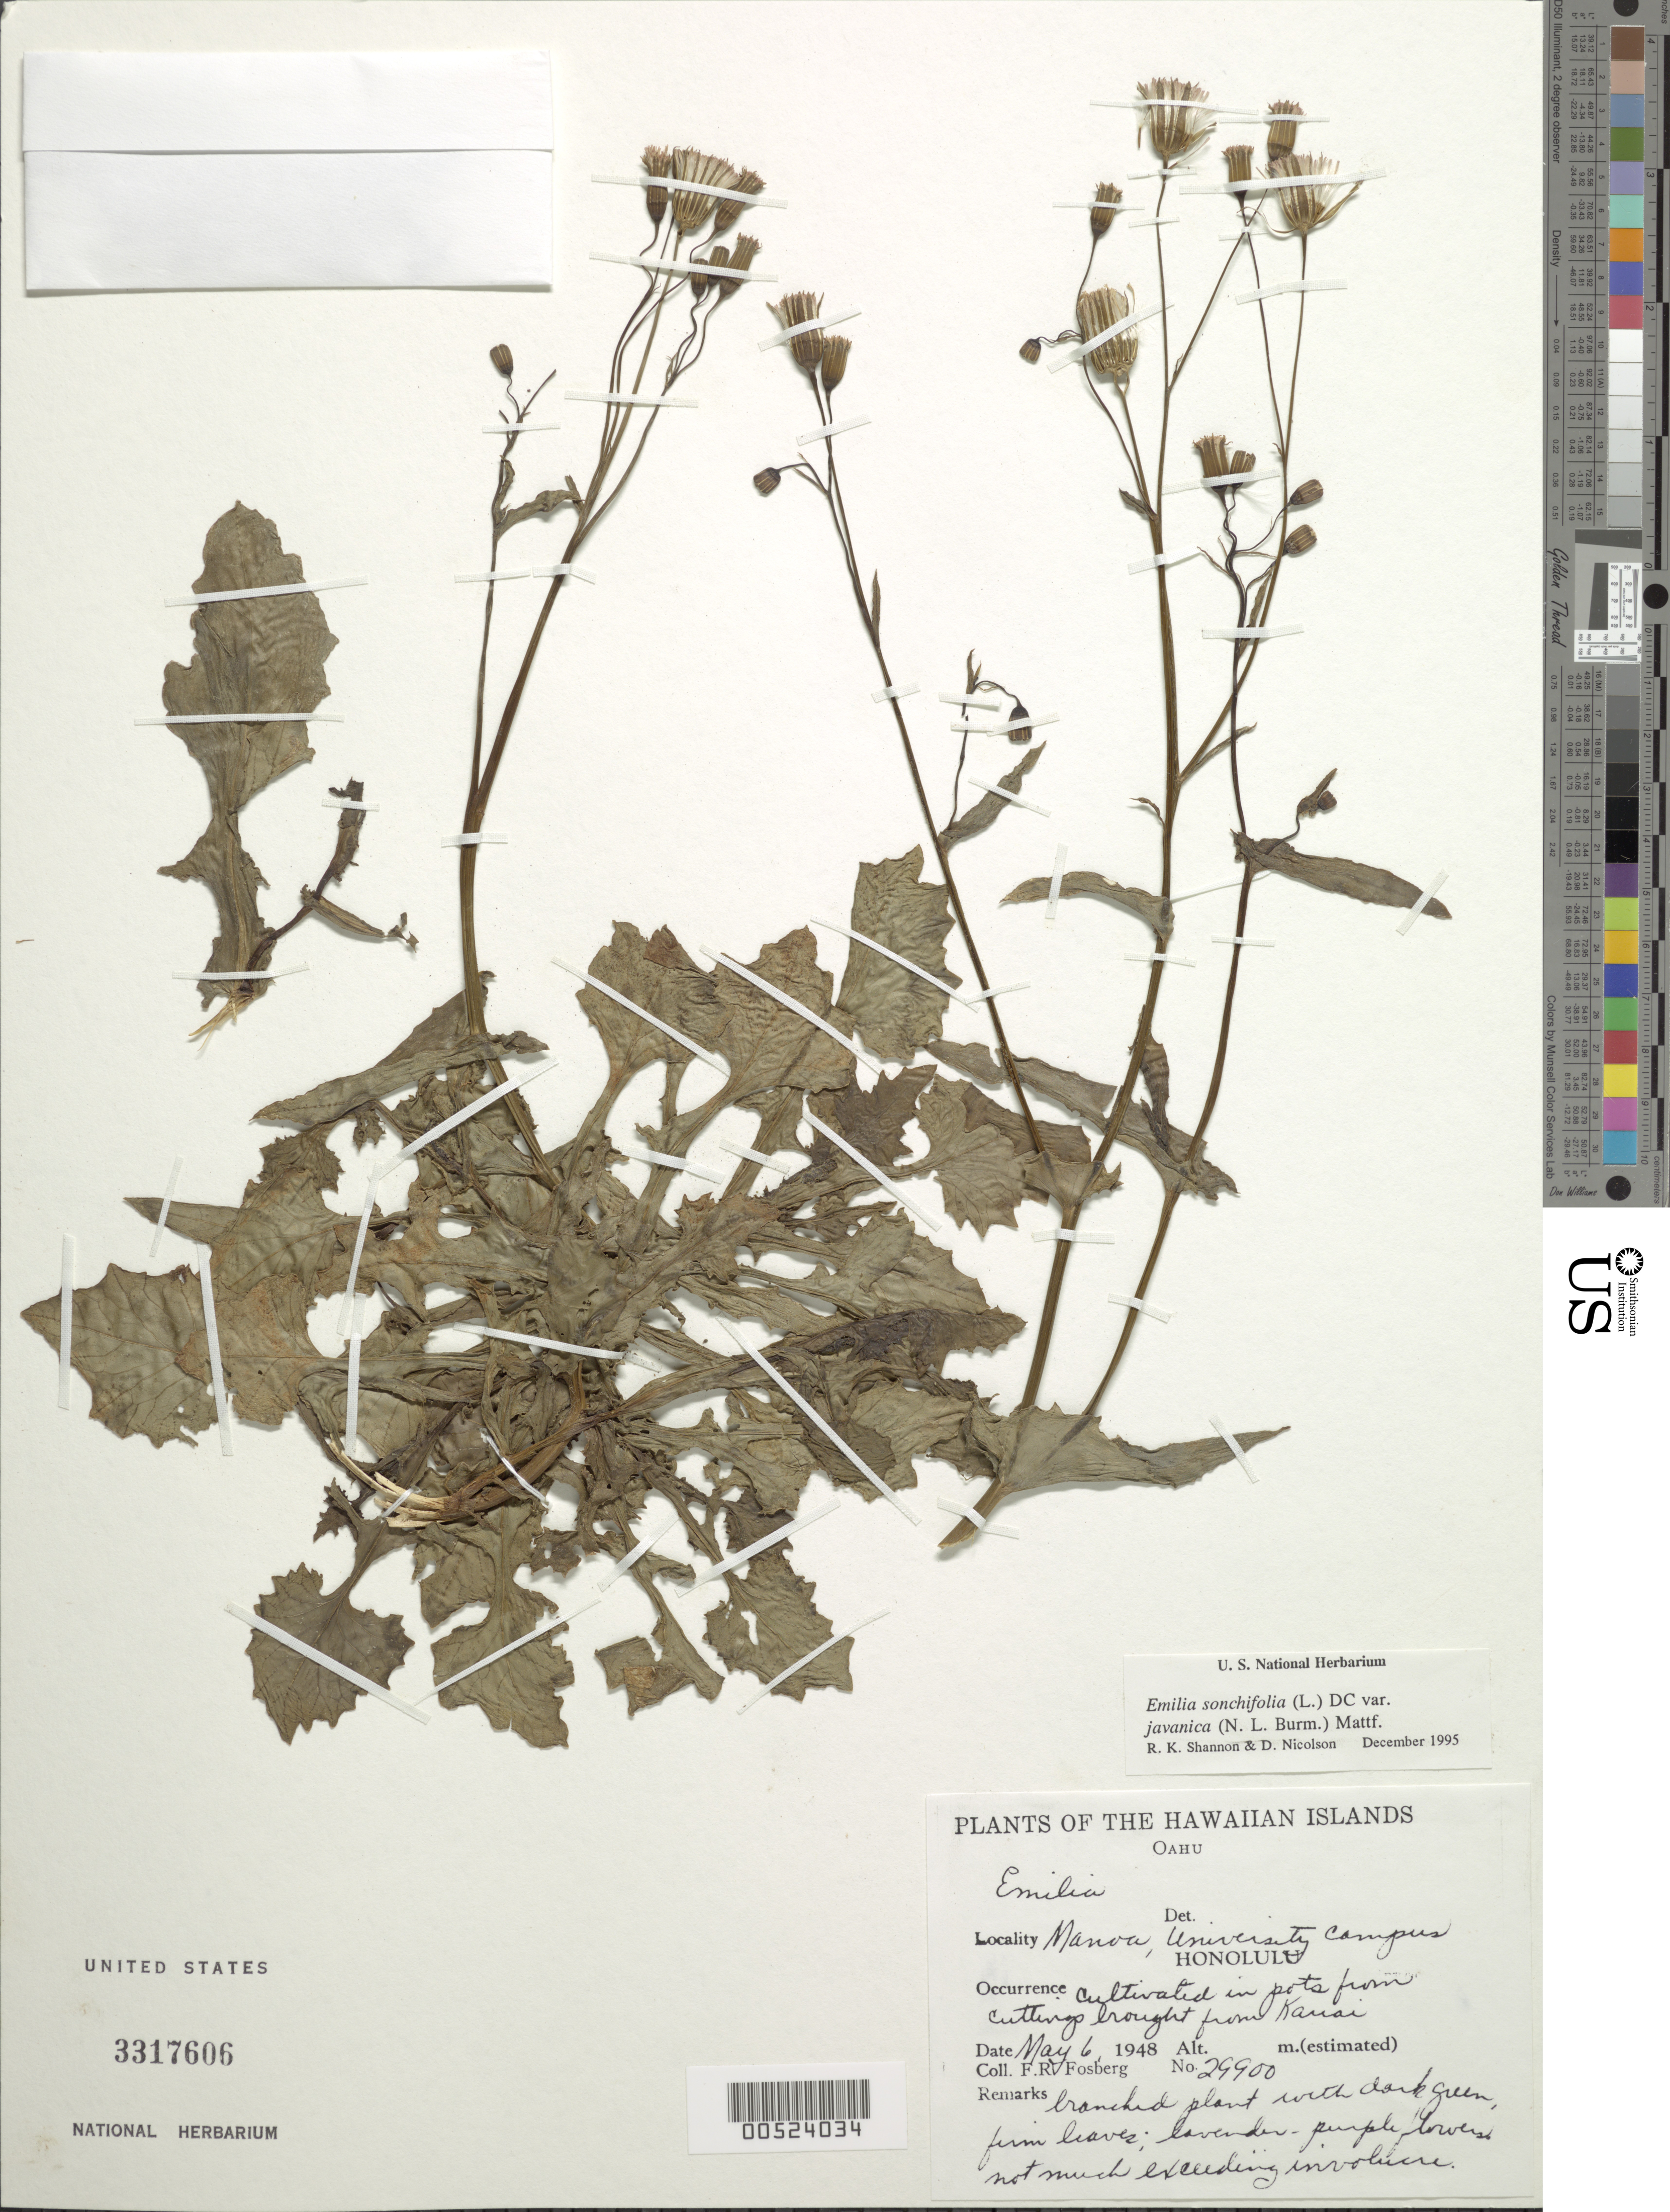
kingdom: Plantae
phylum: Tracheophyta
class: Magnoliopsida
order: Asterales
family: Asteraceae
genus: Emilia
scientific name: Emilia sonchifolia var. javanica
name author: (Burm. f.) Mattf.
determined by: Nicolson, D. H.; Shannon, R. K.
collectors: F. R. Fosberg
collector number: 29900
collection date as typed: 6 May 1948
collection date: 1948-05-06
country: United States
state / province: Hawaii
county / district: Honolulu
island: Oahu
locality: Manoa, University Campus, Honolulu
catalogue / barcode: US 3317606